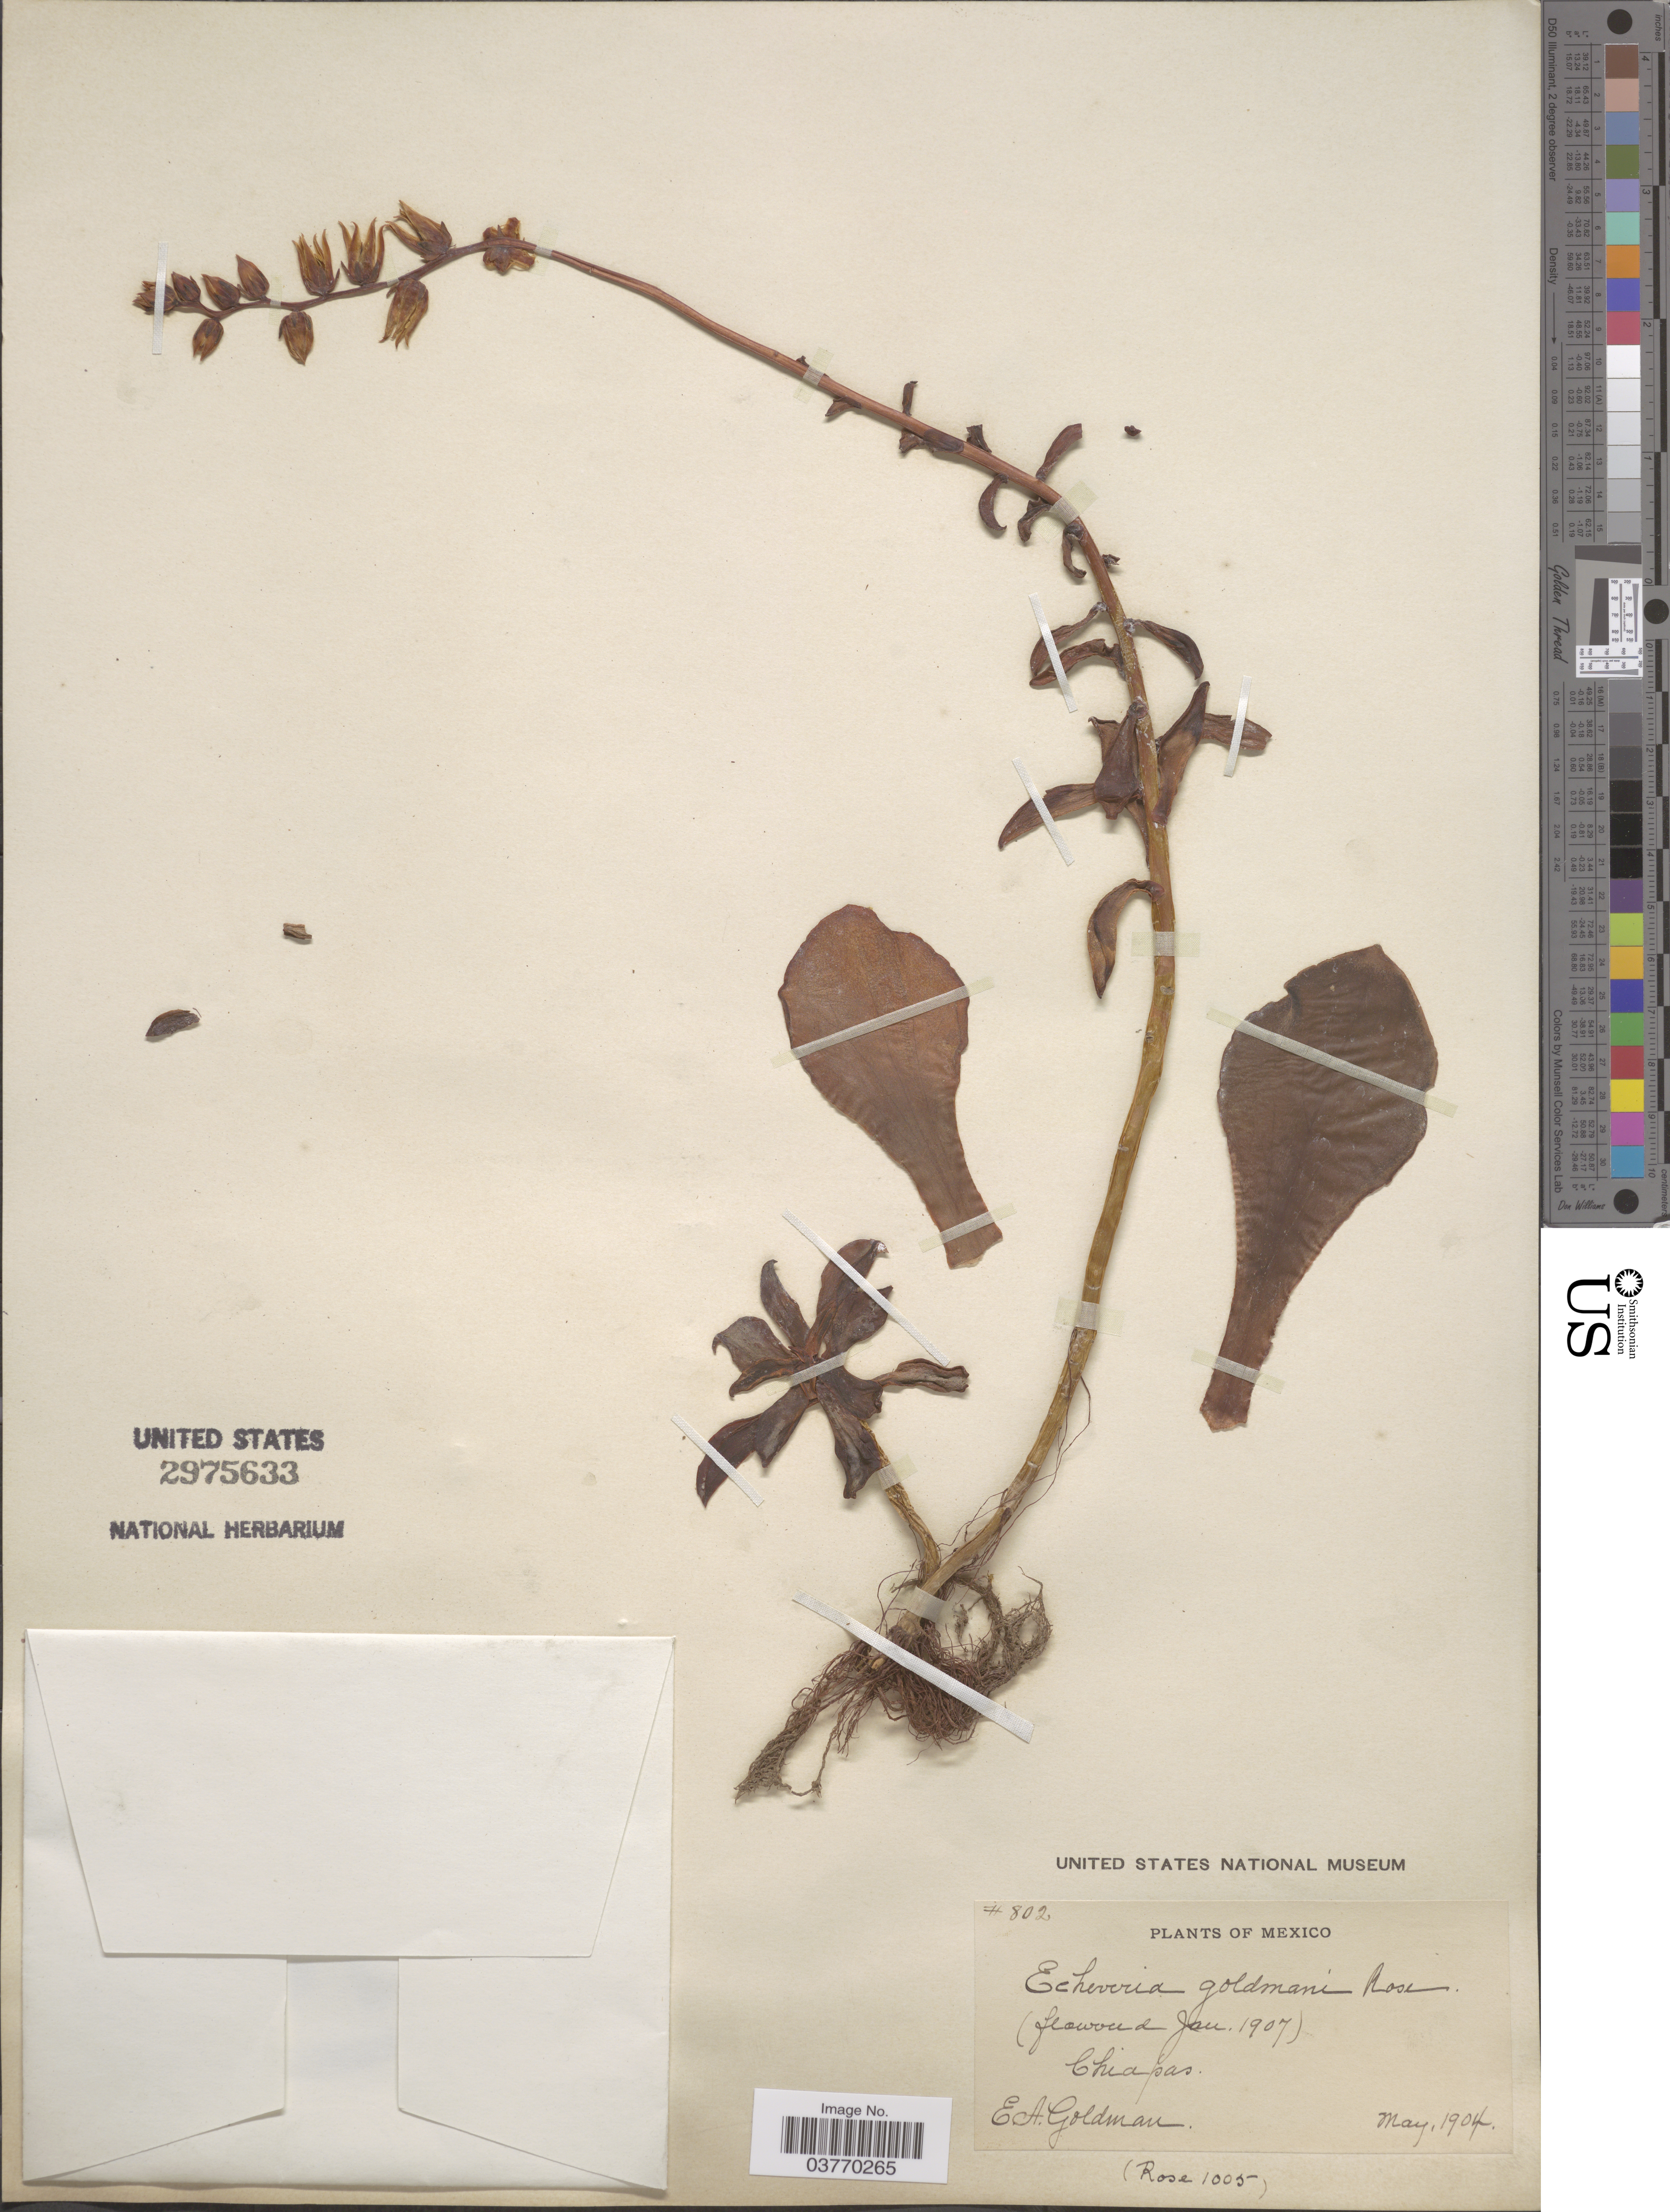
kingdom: Plantae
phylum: Tracheophyta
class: Magnoliopsida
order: Saxifragales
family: Crassulaceae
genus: Echeveria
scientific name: Echeveria goldmanii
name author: Rose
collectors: E. A. Goldman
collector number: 802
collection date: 1904-05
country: Mexico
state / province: Chiapas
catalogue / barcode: US 2975633